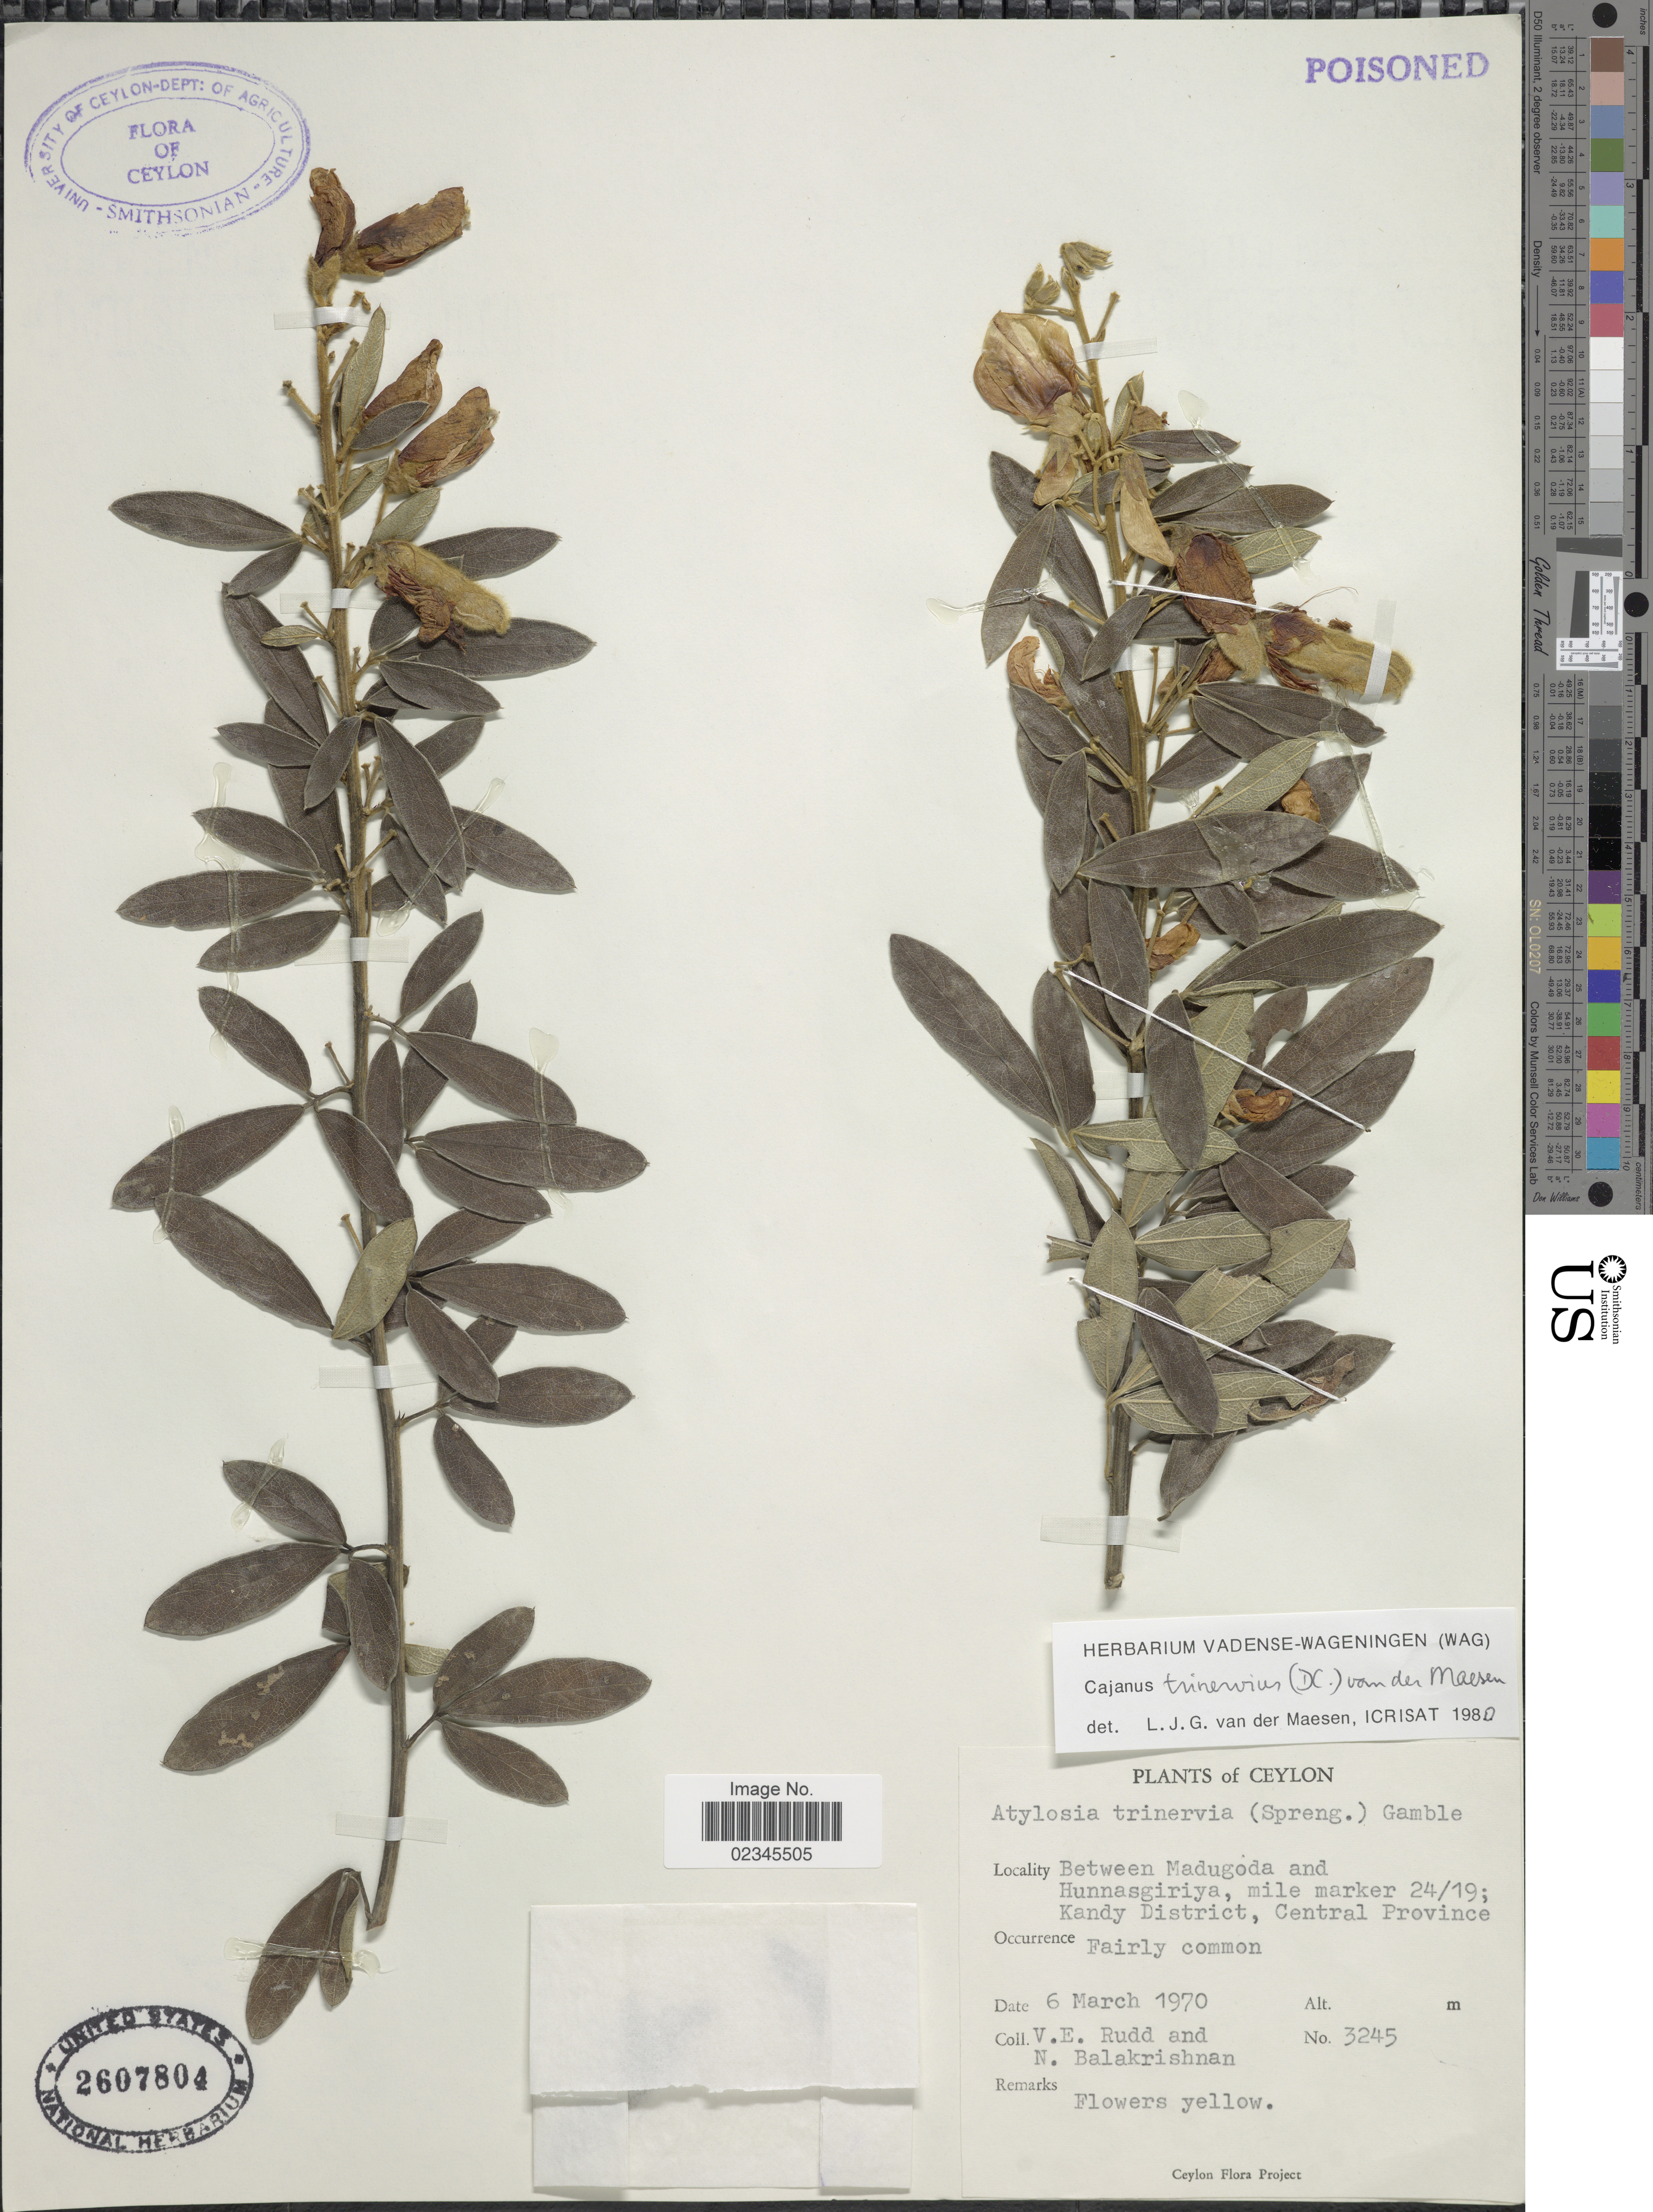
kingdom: Plantae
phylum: Tracheophyta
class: Magnoliopsida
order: Fabales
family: Fabaceae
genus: Cajanus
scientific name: Cajanus trinervius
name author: (DC.) Maesen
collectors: V. E. Rudd & N. Balakrishnan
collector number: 3245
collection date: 1970-03-06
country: Sri Lanka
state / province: Central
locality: Ceylon. Between Madugoda and Hunnasgiriya, mile marker 24/19; Kandy District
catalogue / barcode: US 2607804